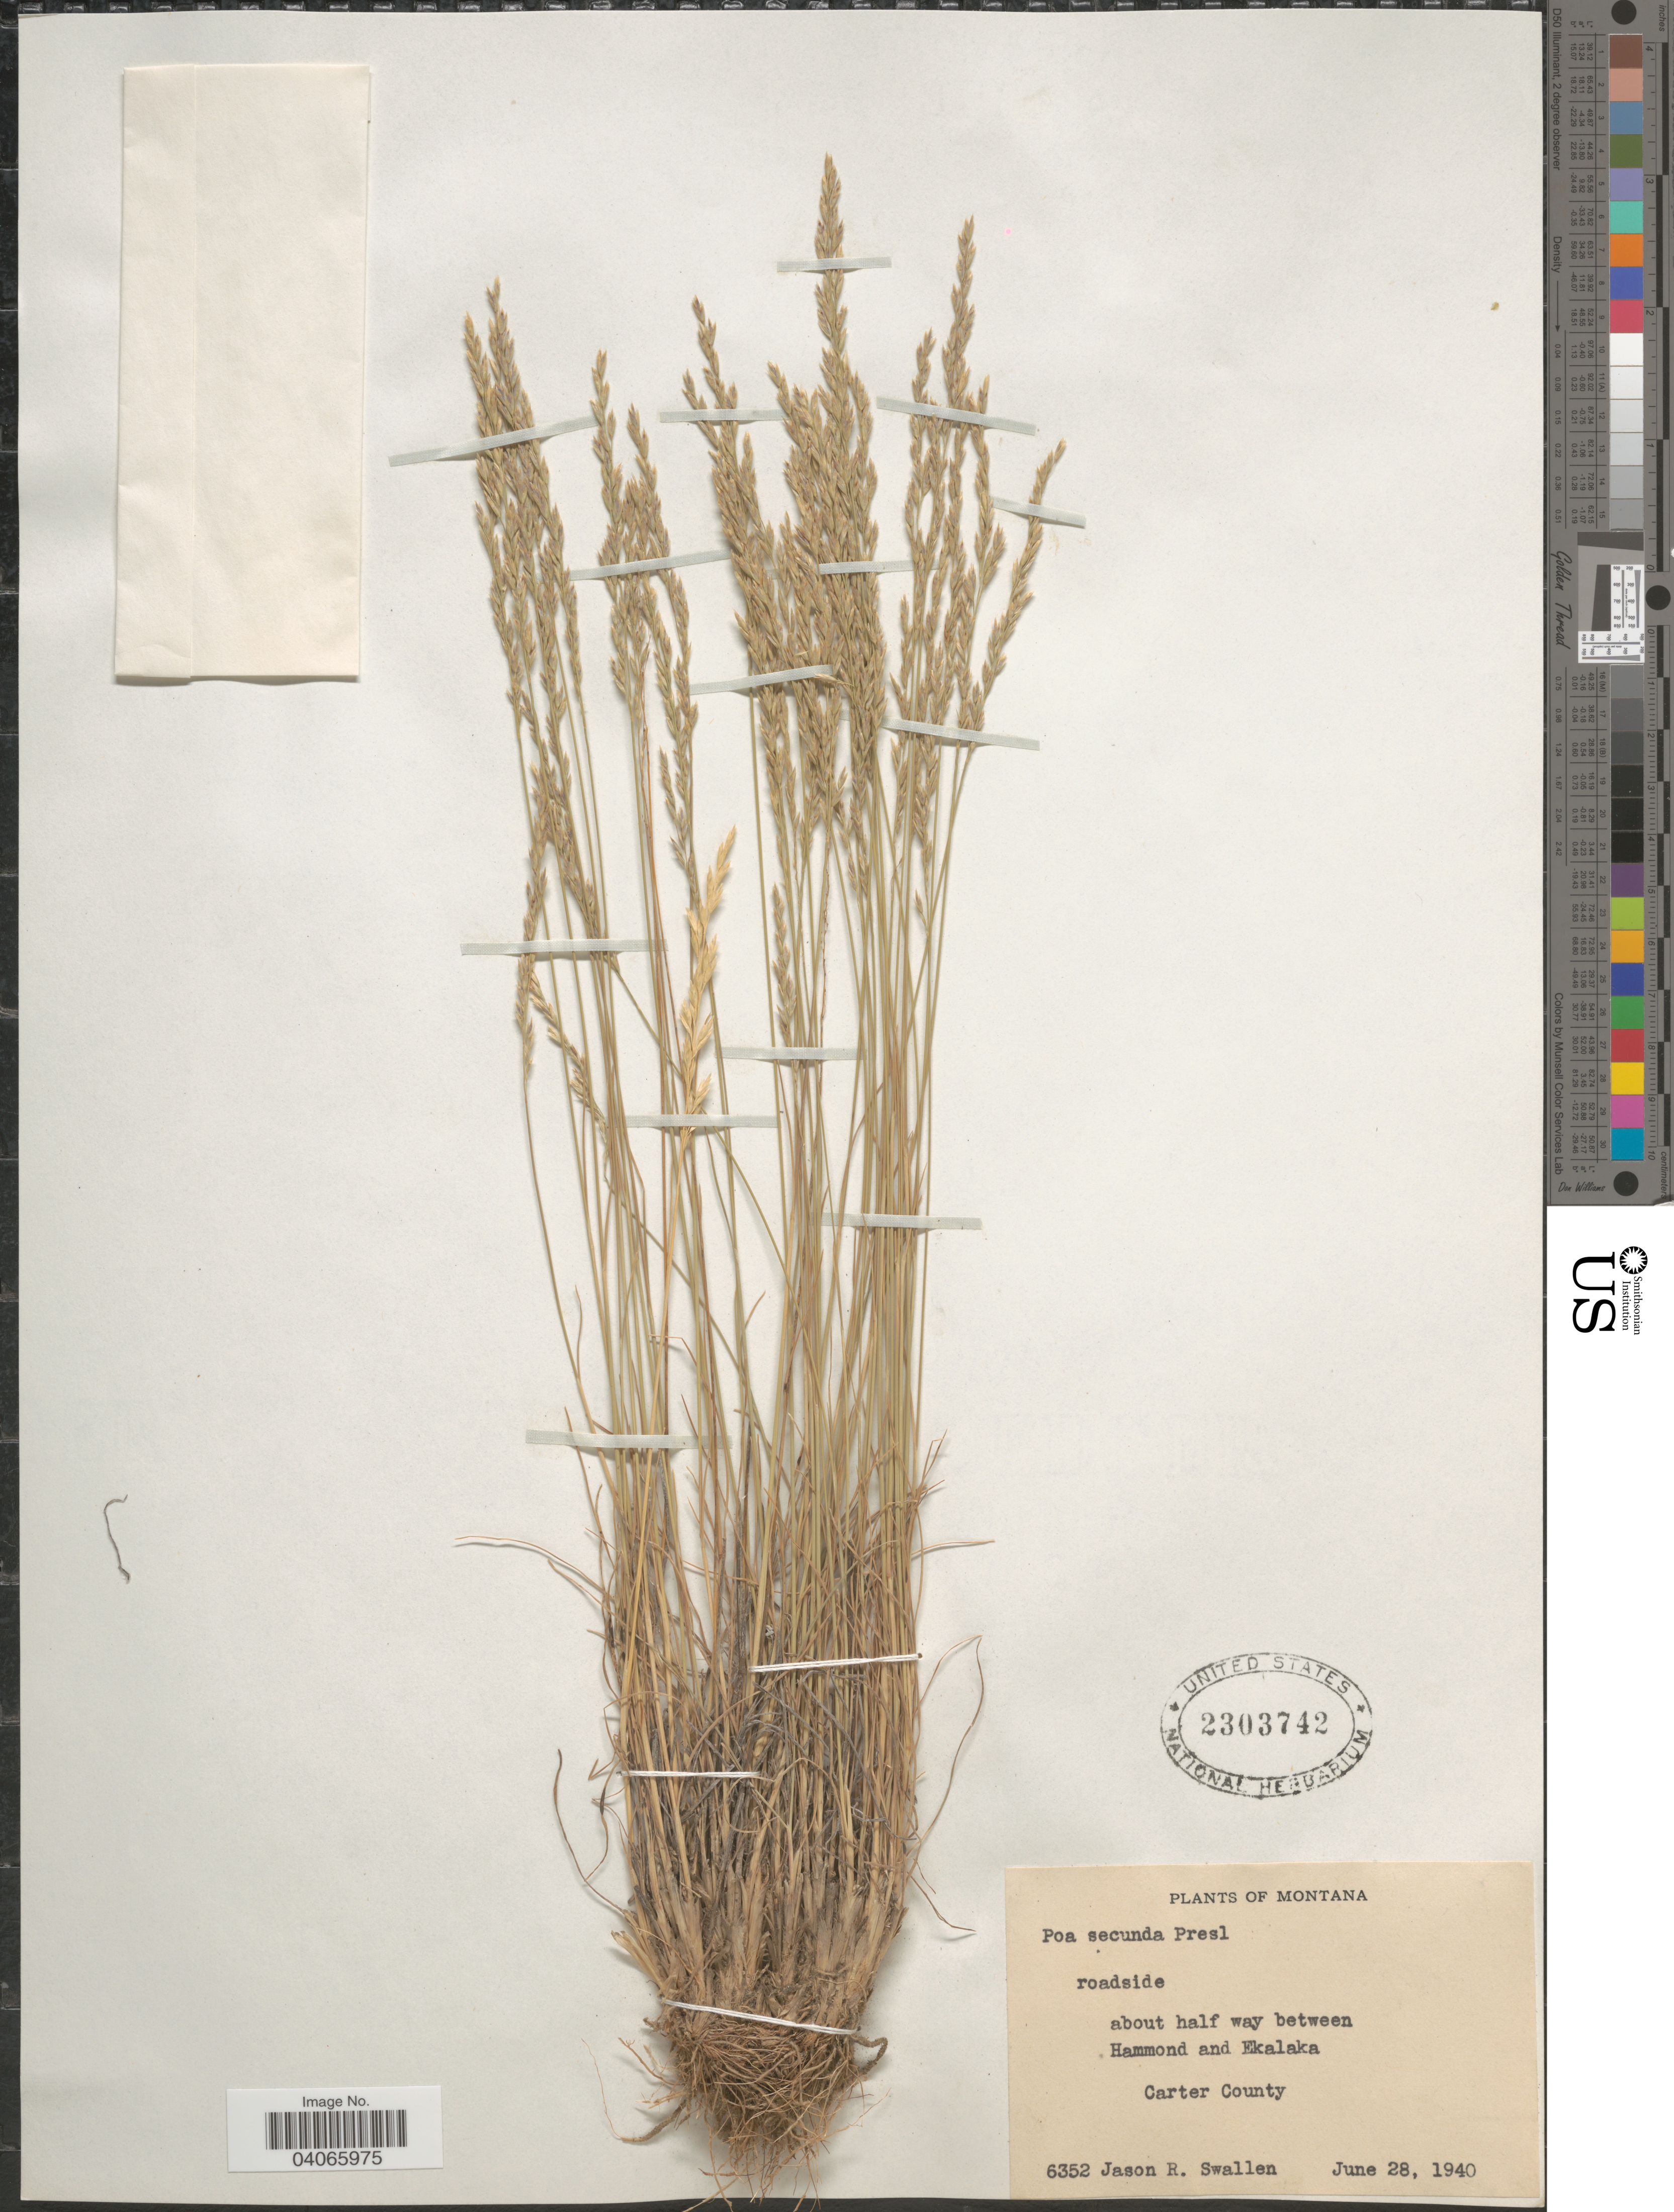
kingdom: Plantae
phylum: Tracheophyta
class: Liliopsida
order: Poales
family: Poaceae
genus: Poa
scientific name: Poa secunda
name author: J. Presl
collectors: J. R. Swallen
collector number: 6352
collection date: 1940-06-28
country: United States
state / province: Montana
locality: About half way between Hammond and Ekalaka. Carter County.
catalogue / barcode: US 2303742